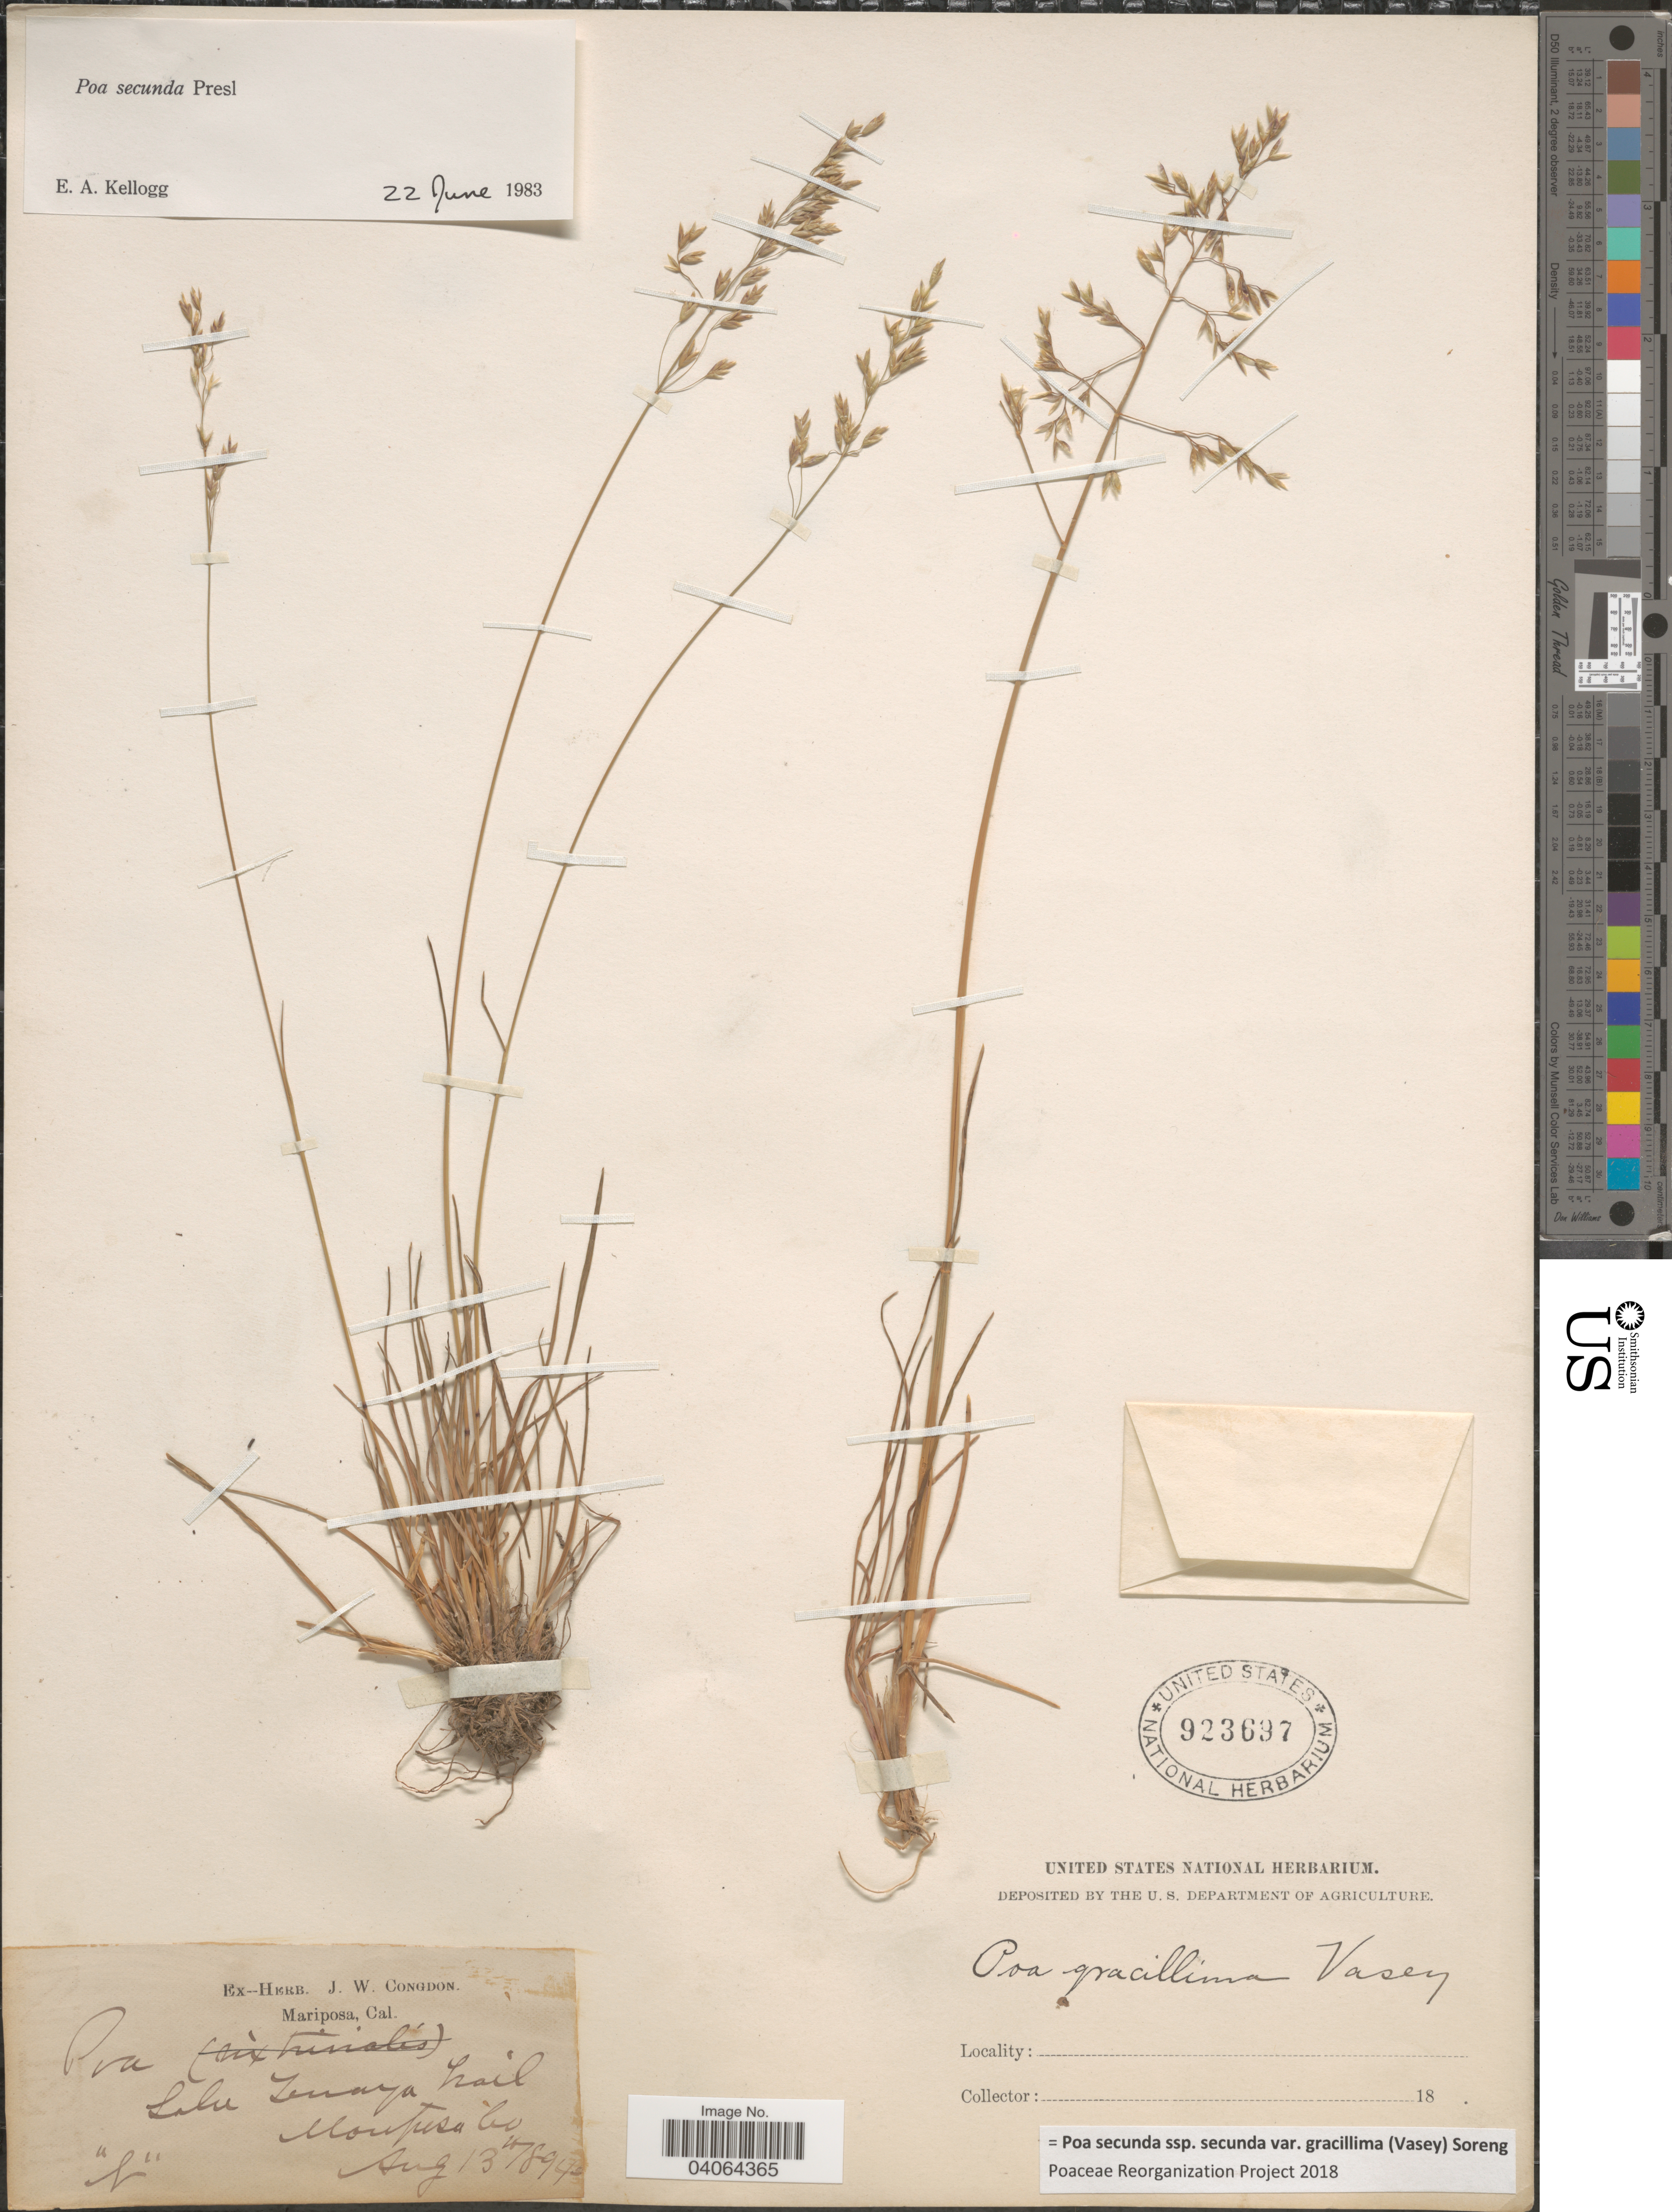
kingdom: Plantae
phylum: Tracheophyta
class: Liliopsida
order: Poales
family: Poaceae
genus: Poa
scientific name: Poa secunda subsp. secunda var. gracillima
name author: (Vasey) Soreng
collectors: ex herb. J. W. Congdon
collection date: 1894-08-13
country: United States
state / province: California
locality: Lake Tanaya Trail. Montusa Co.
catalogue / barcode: US 923697